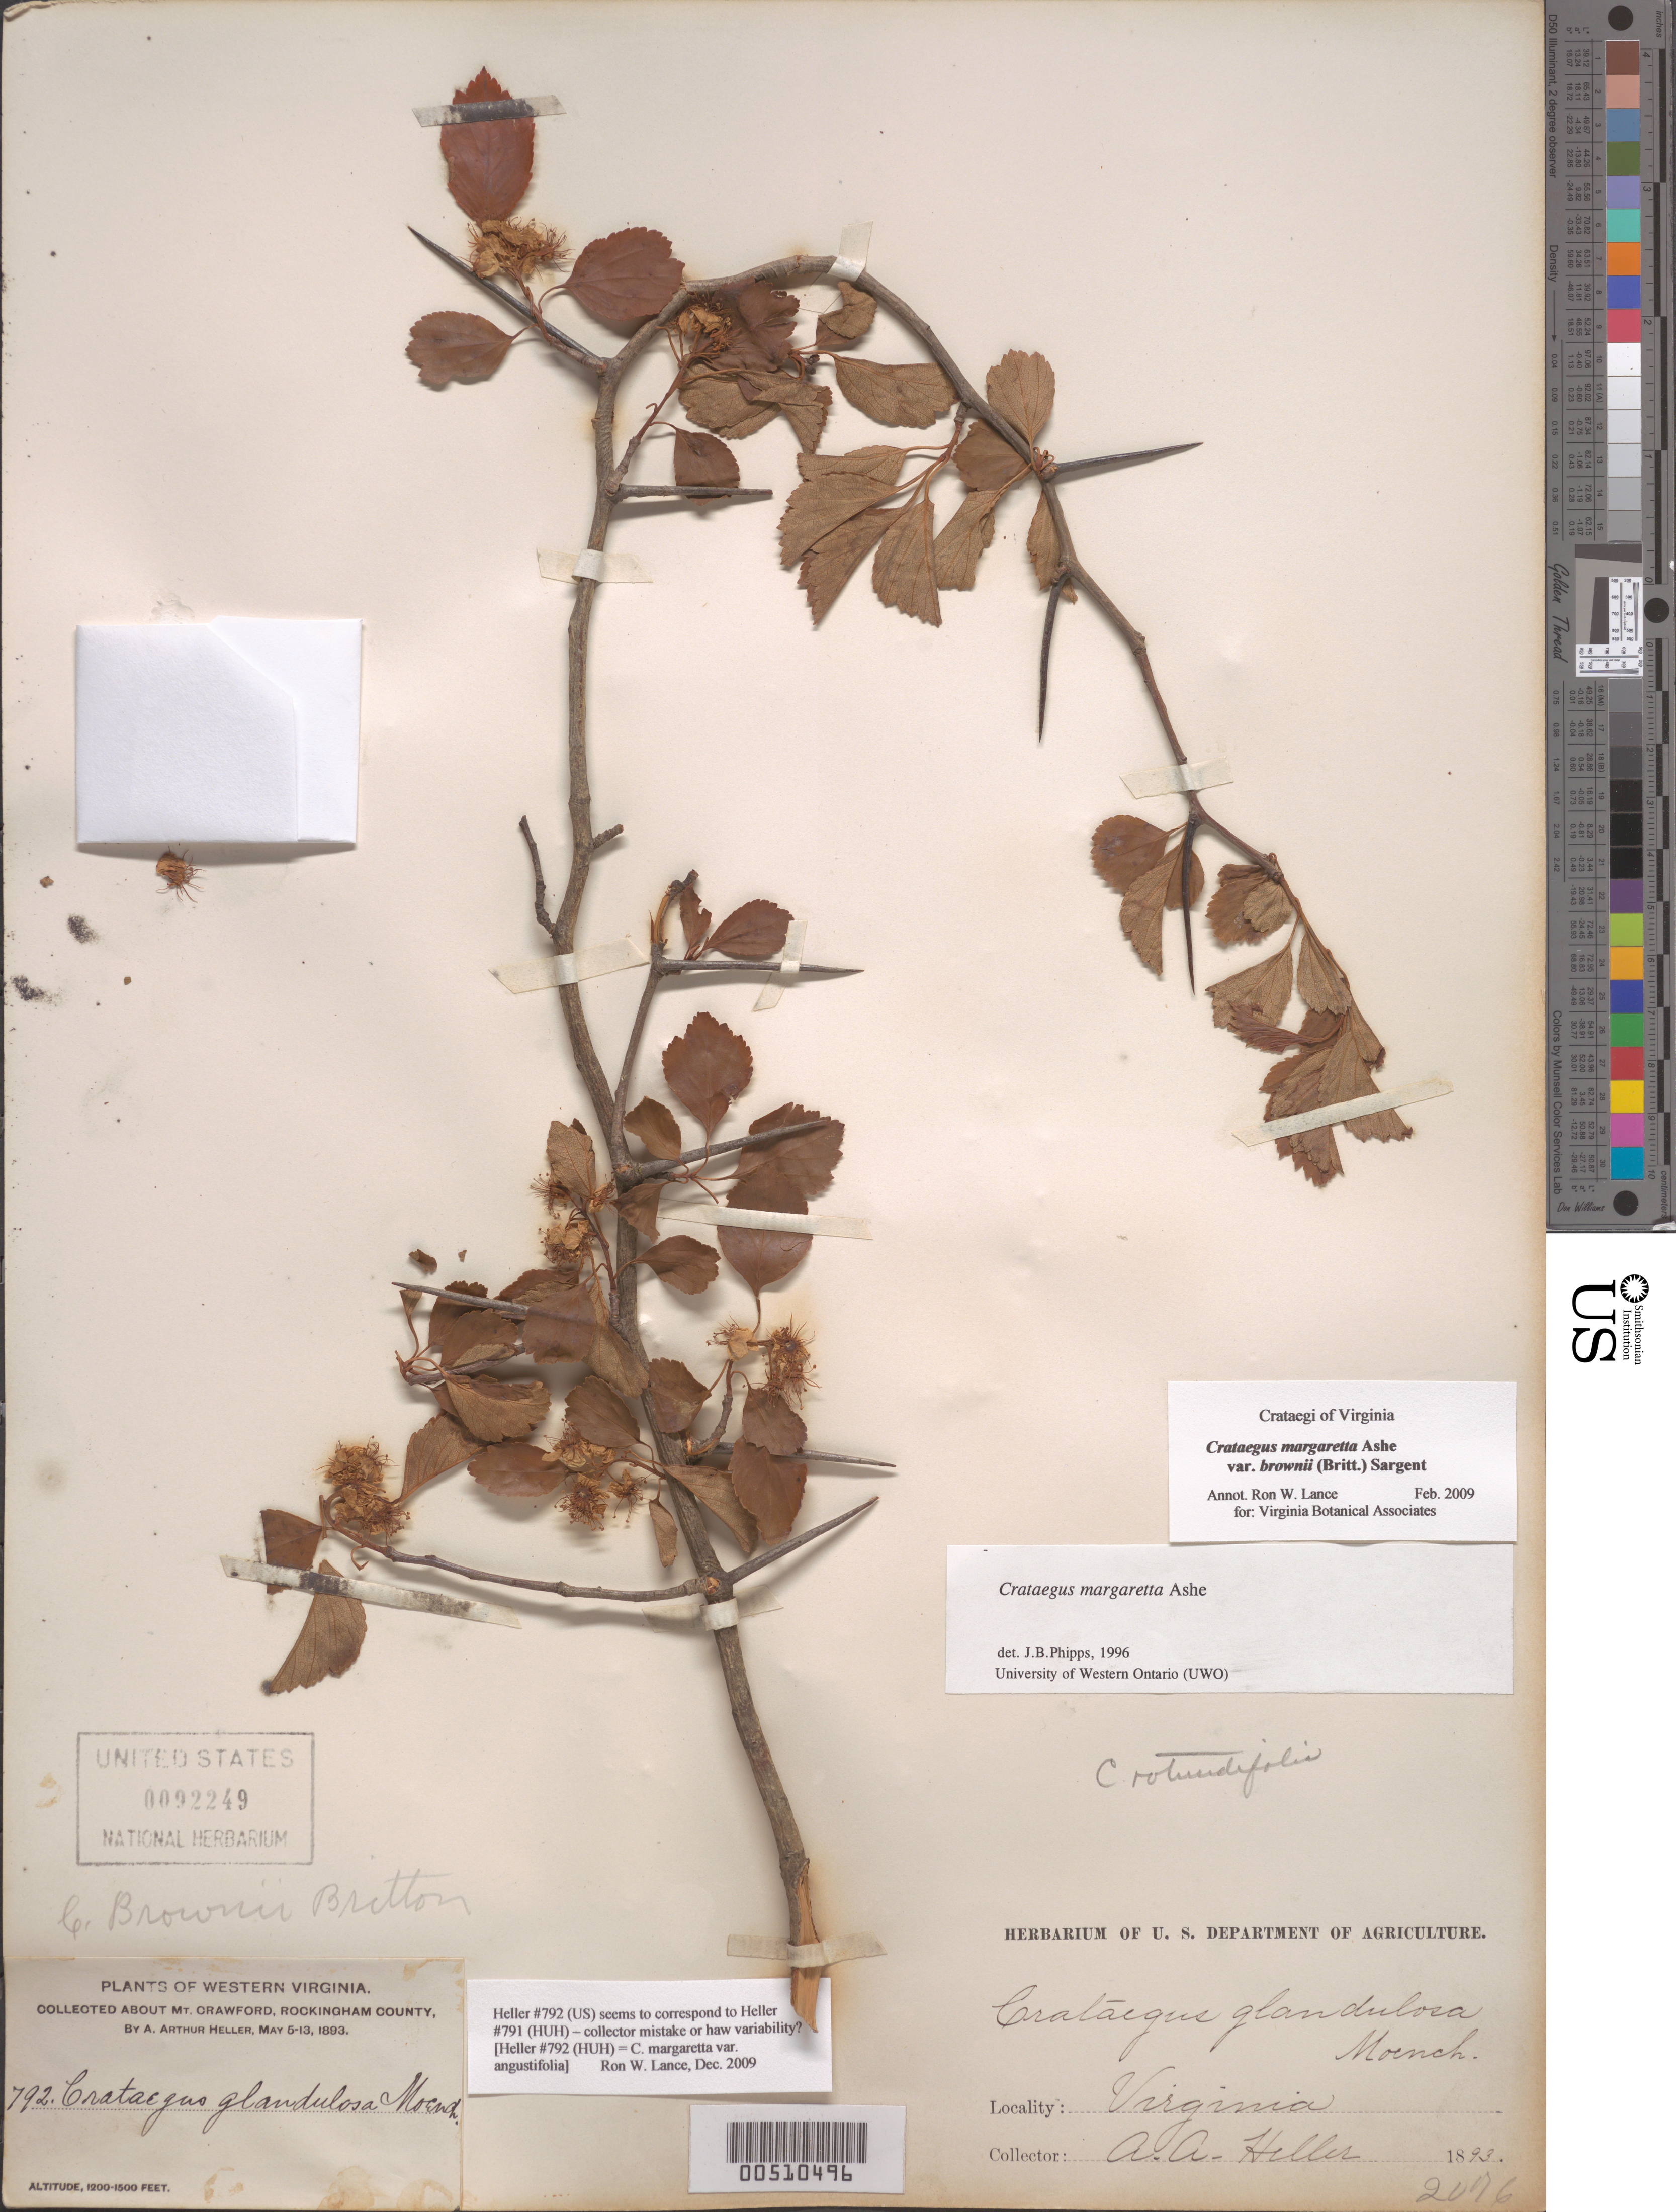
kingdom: Plantae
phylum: Tracheophyta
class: Magnoliopsida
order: Rosales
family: Rosaceae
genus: Crataegus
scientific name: Crataegus margarettae var. brownii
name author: (Britton) Sarg.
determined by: Lance, R. W.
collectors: A. A. Heller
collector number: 792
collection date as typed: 05 May 1893 to 13 May 1893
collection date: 1893-05-05/1893-05-13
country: United States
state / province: Virginia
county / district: Rockingham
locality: About Mt. Crawford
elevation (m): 366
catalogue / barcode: US 92249